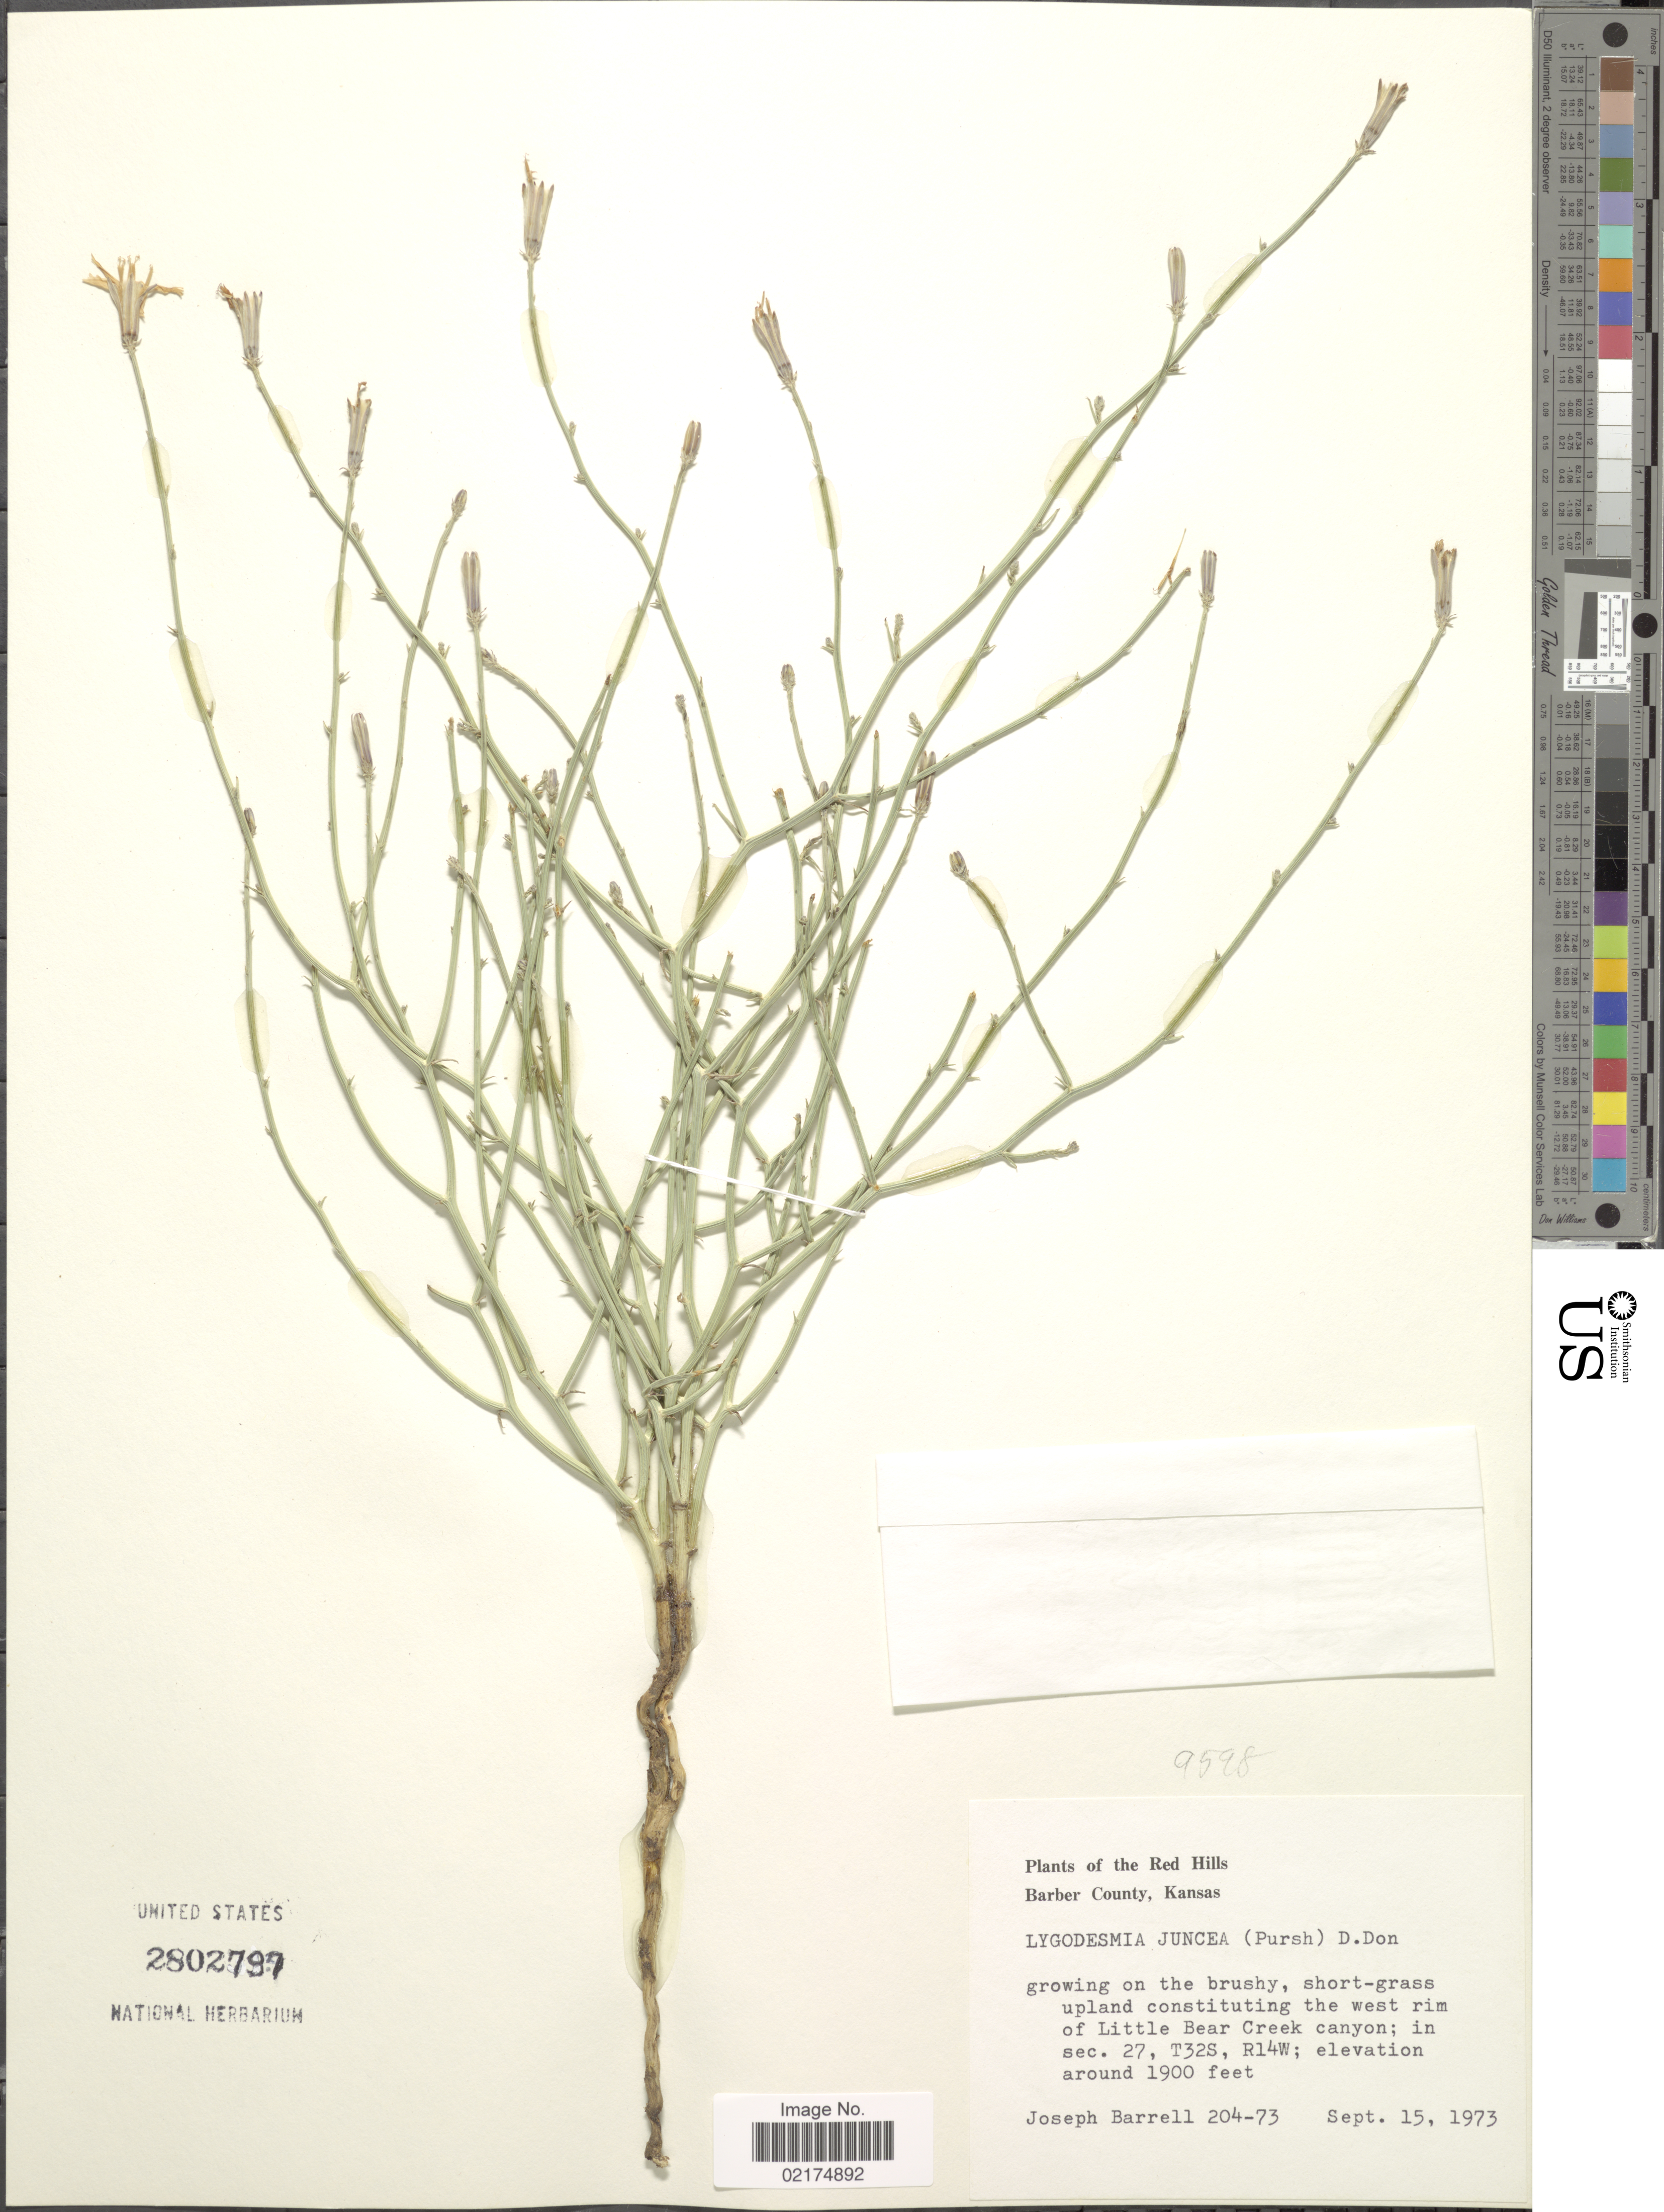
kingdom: Plantae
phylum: Tracheophyta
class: Magnoliopsida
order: Asterales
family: Asteraceae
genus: Lygodesmia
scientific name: Lygodesmia juncea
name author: D. Don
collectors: J. Barrell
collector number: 204-73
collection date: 1973-09-15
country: United States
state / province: Kansas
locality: Red Hills, Barber County, short-grass upland constituting the rim of Little Bear Creek canyon; in sec, 27, T32S, R14W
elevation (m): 579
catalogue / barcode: US 2802797